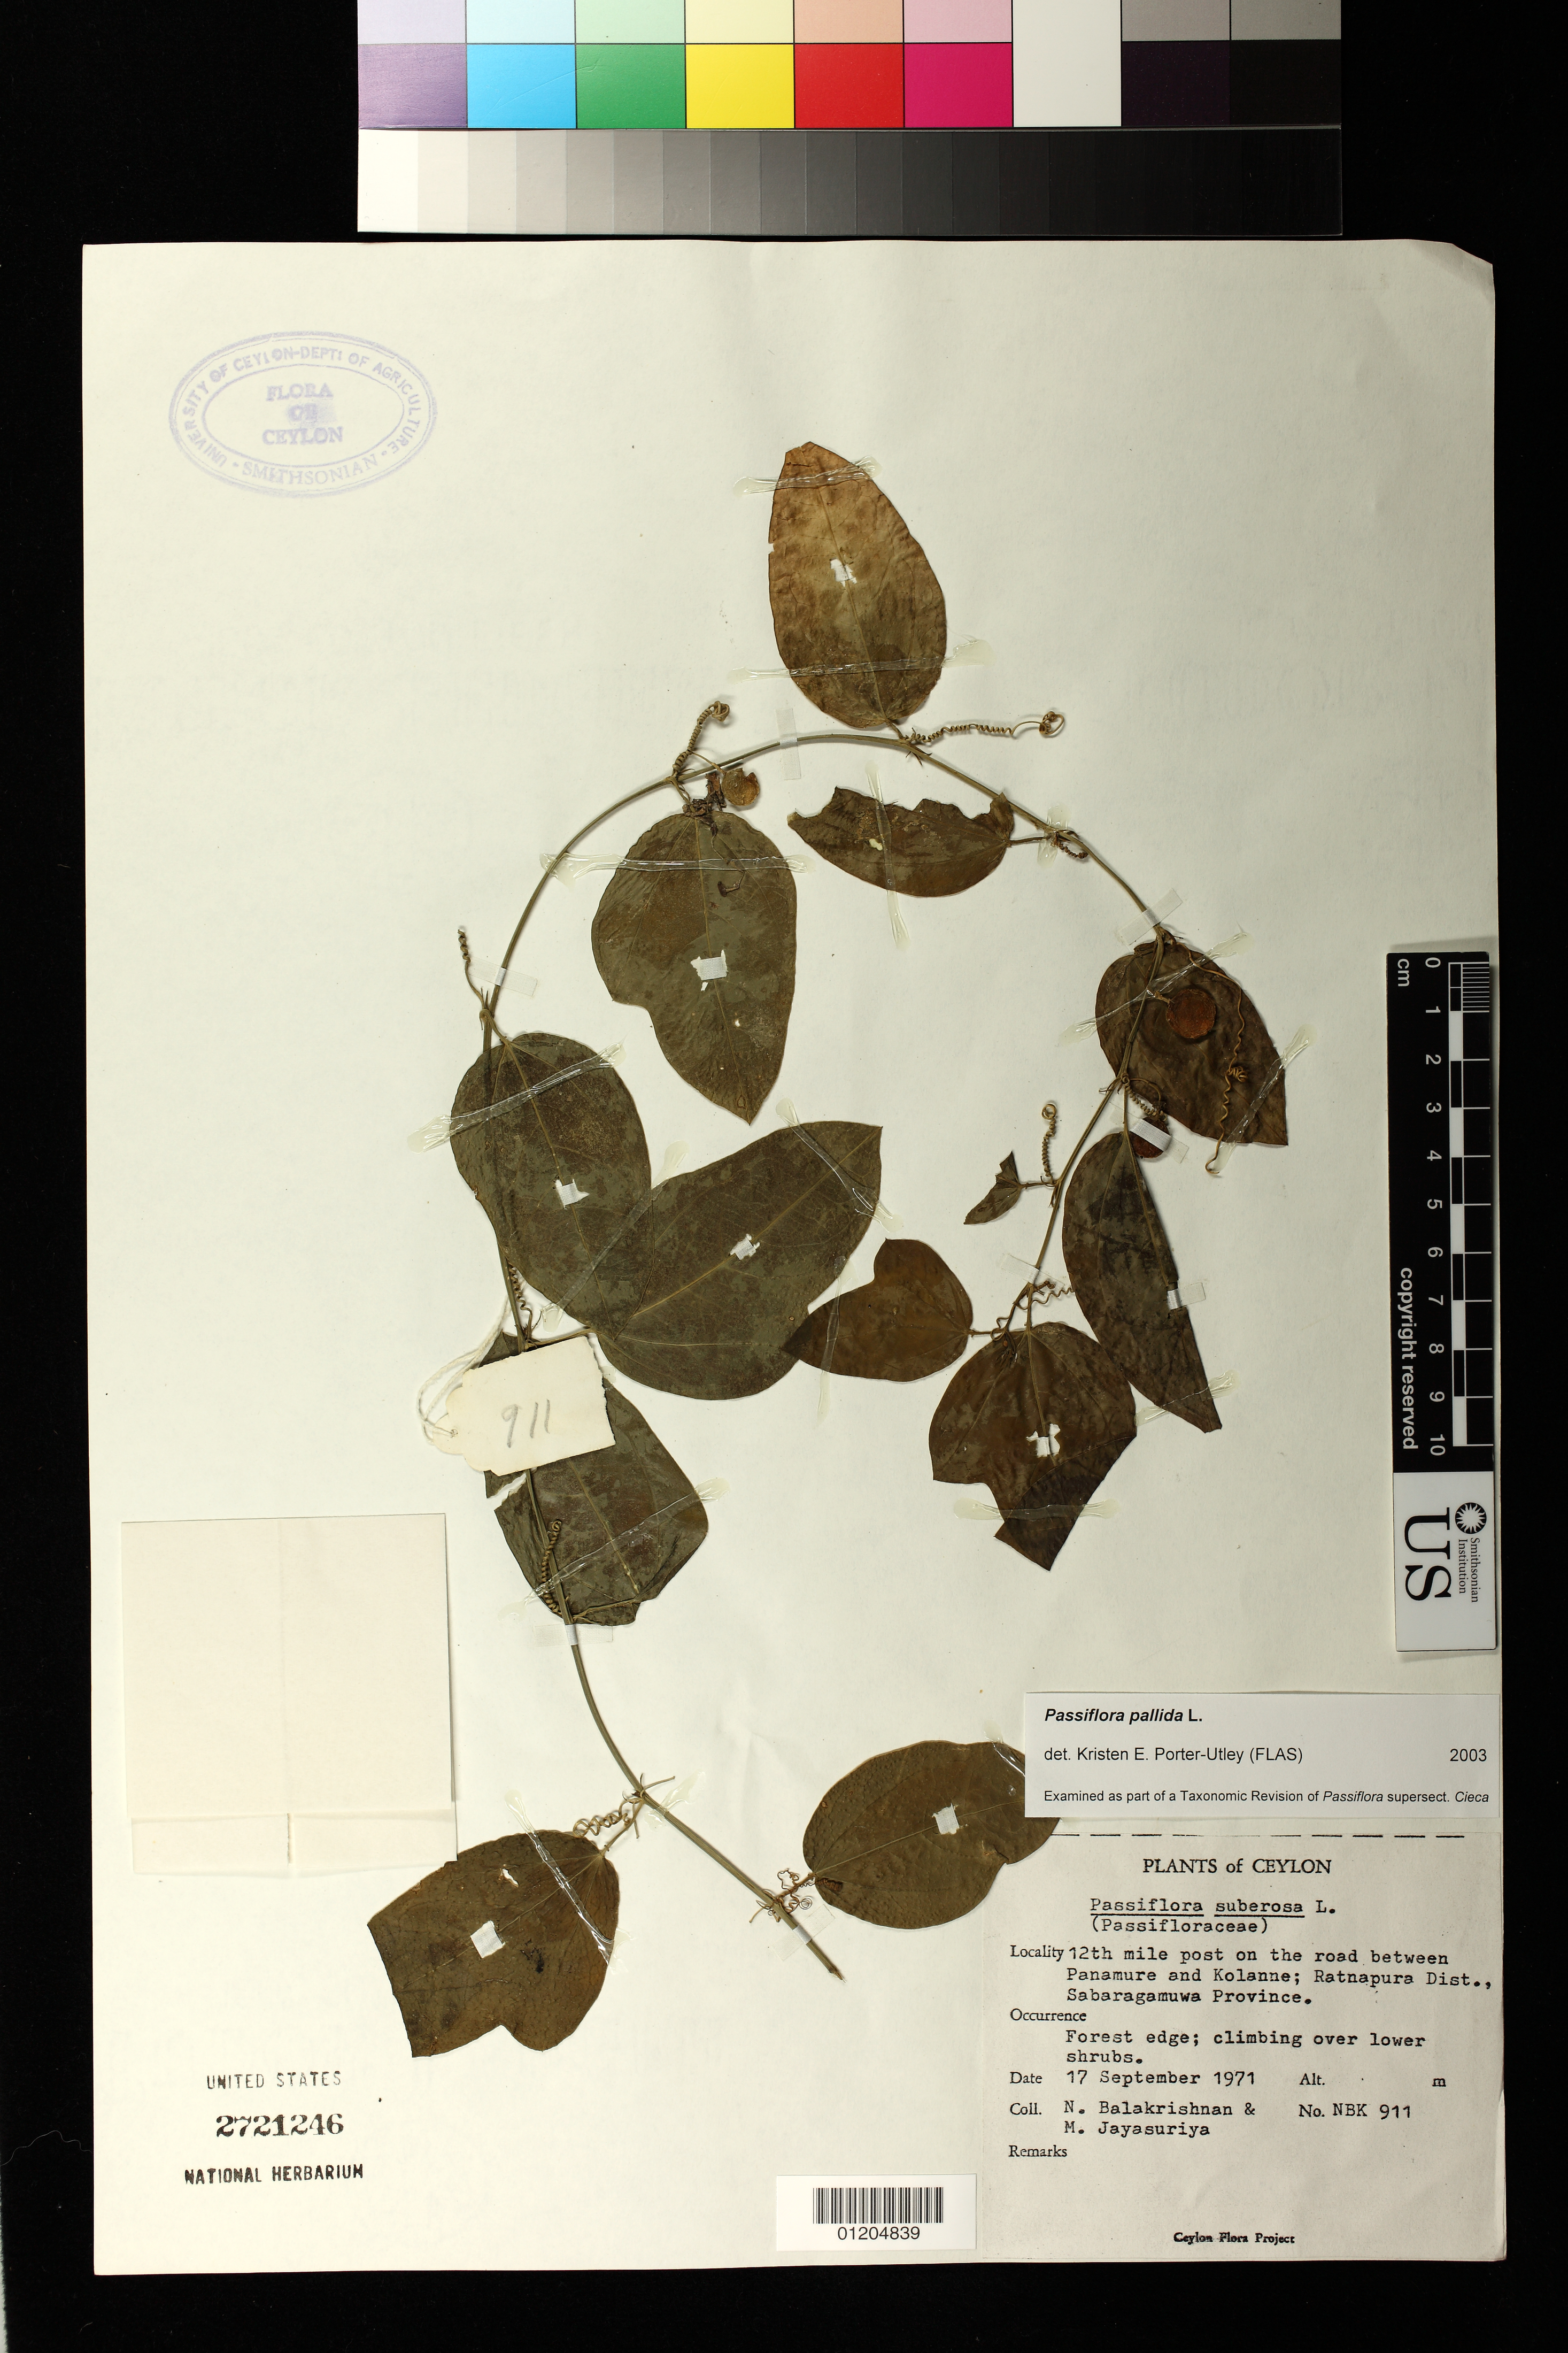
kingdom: Plantae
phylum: Tracheophyta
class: Magnoliopsida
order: Malpighiales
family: Passifloraceae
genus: Passiflora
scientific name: Passiflora pallida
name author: L.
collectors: N. Balakrishnan & M. Jayasuriya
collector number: NBK 911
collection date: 1971-09-17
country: Sri Lanka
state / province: Sabaragamuwa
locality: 12th mile post on the road between Panamure and Kolanne; Ratnapura Dist., Sabaragamuwa Province.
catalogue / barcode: US 2721246